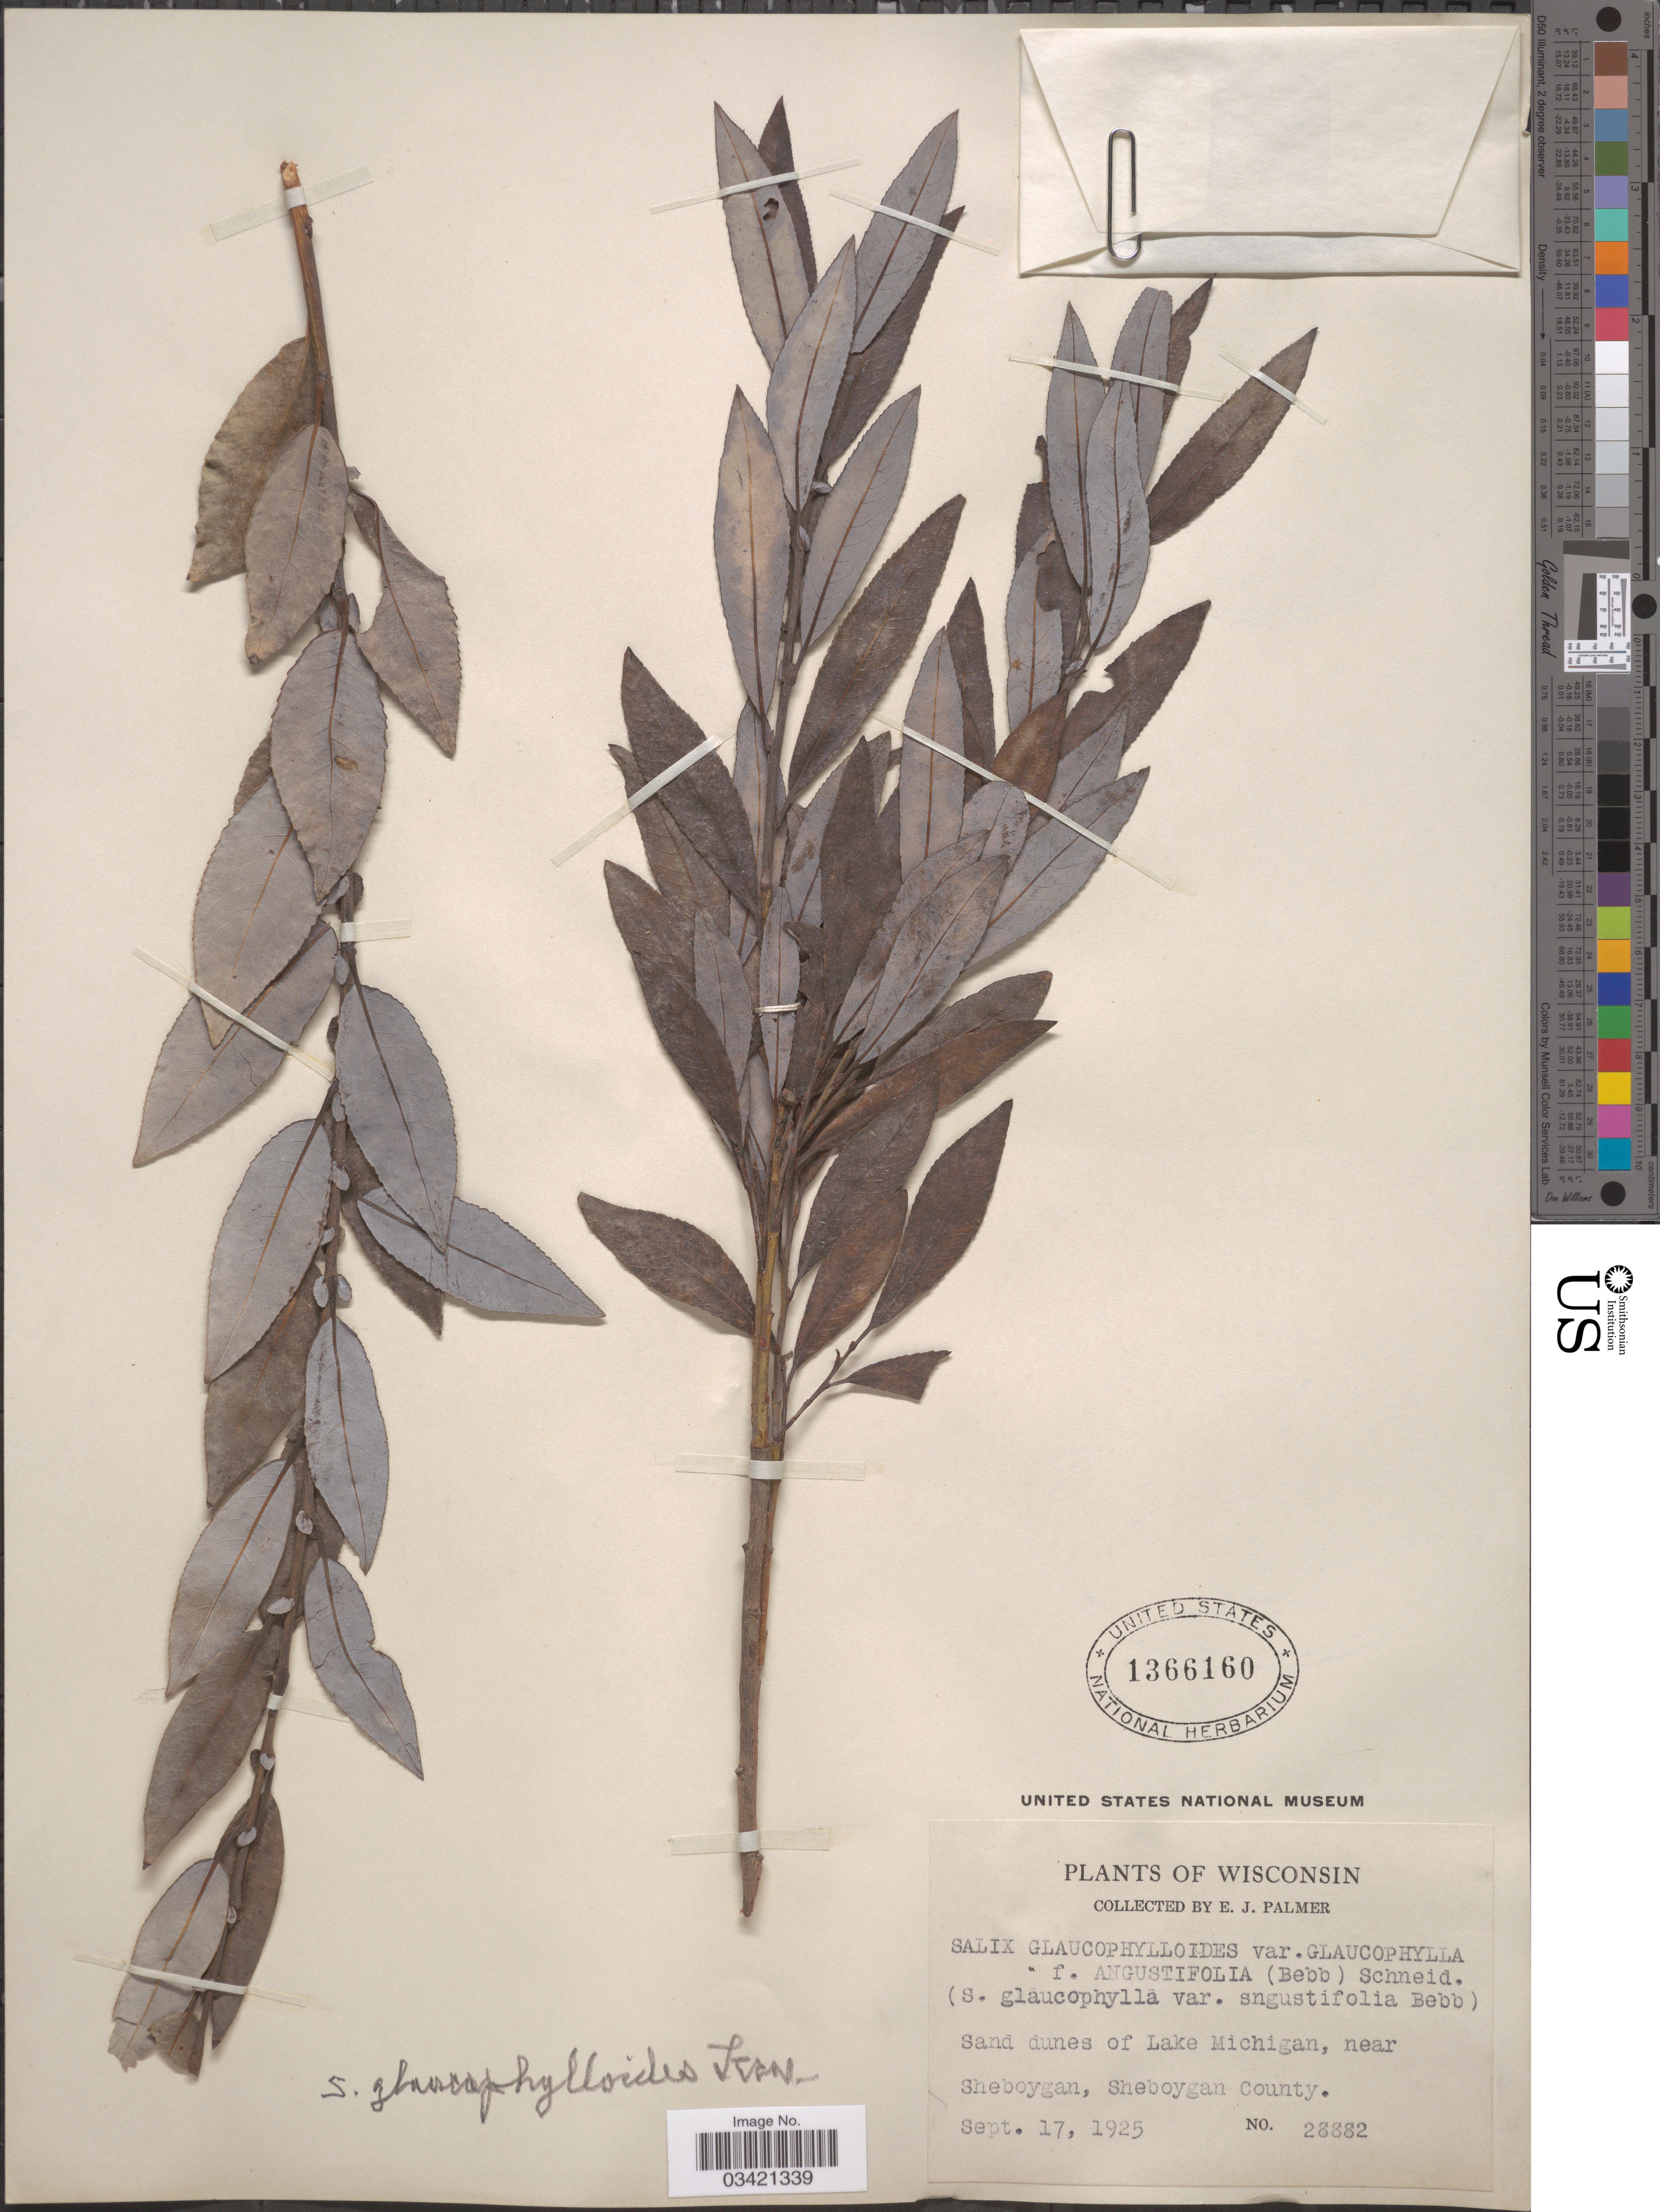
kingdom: Plantae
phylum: Tracheophyta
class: Magnoliopsida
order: Malpighiales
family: Salicaceae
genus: Salix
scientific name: Salix glaucophylloides var. glaucophylla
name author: (Bebb) C.K. Schneid.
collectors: E. J. Palmer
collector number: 28882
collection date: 1925-09-17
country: United States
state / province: Wisconsin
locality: Sand dunes of Lake Michigan, near Sheboygan, Sheboygan County.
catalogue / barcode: US 1366160